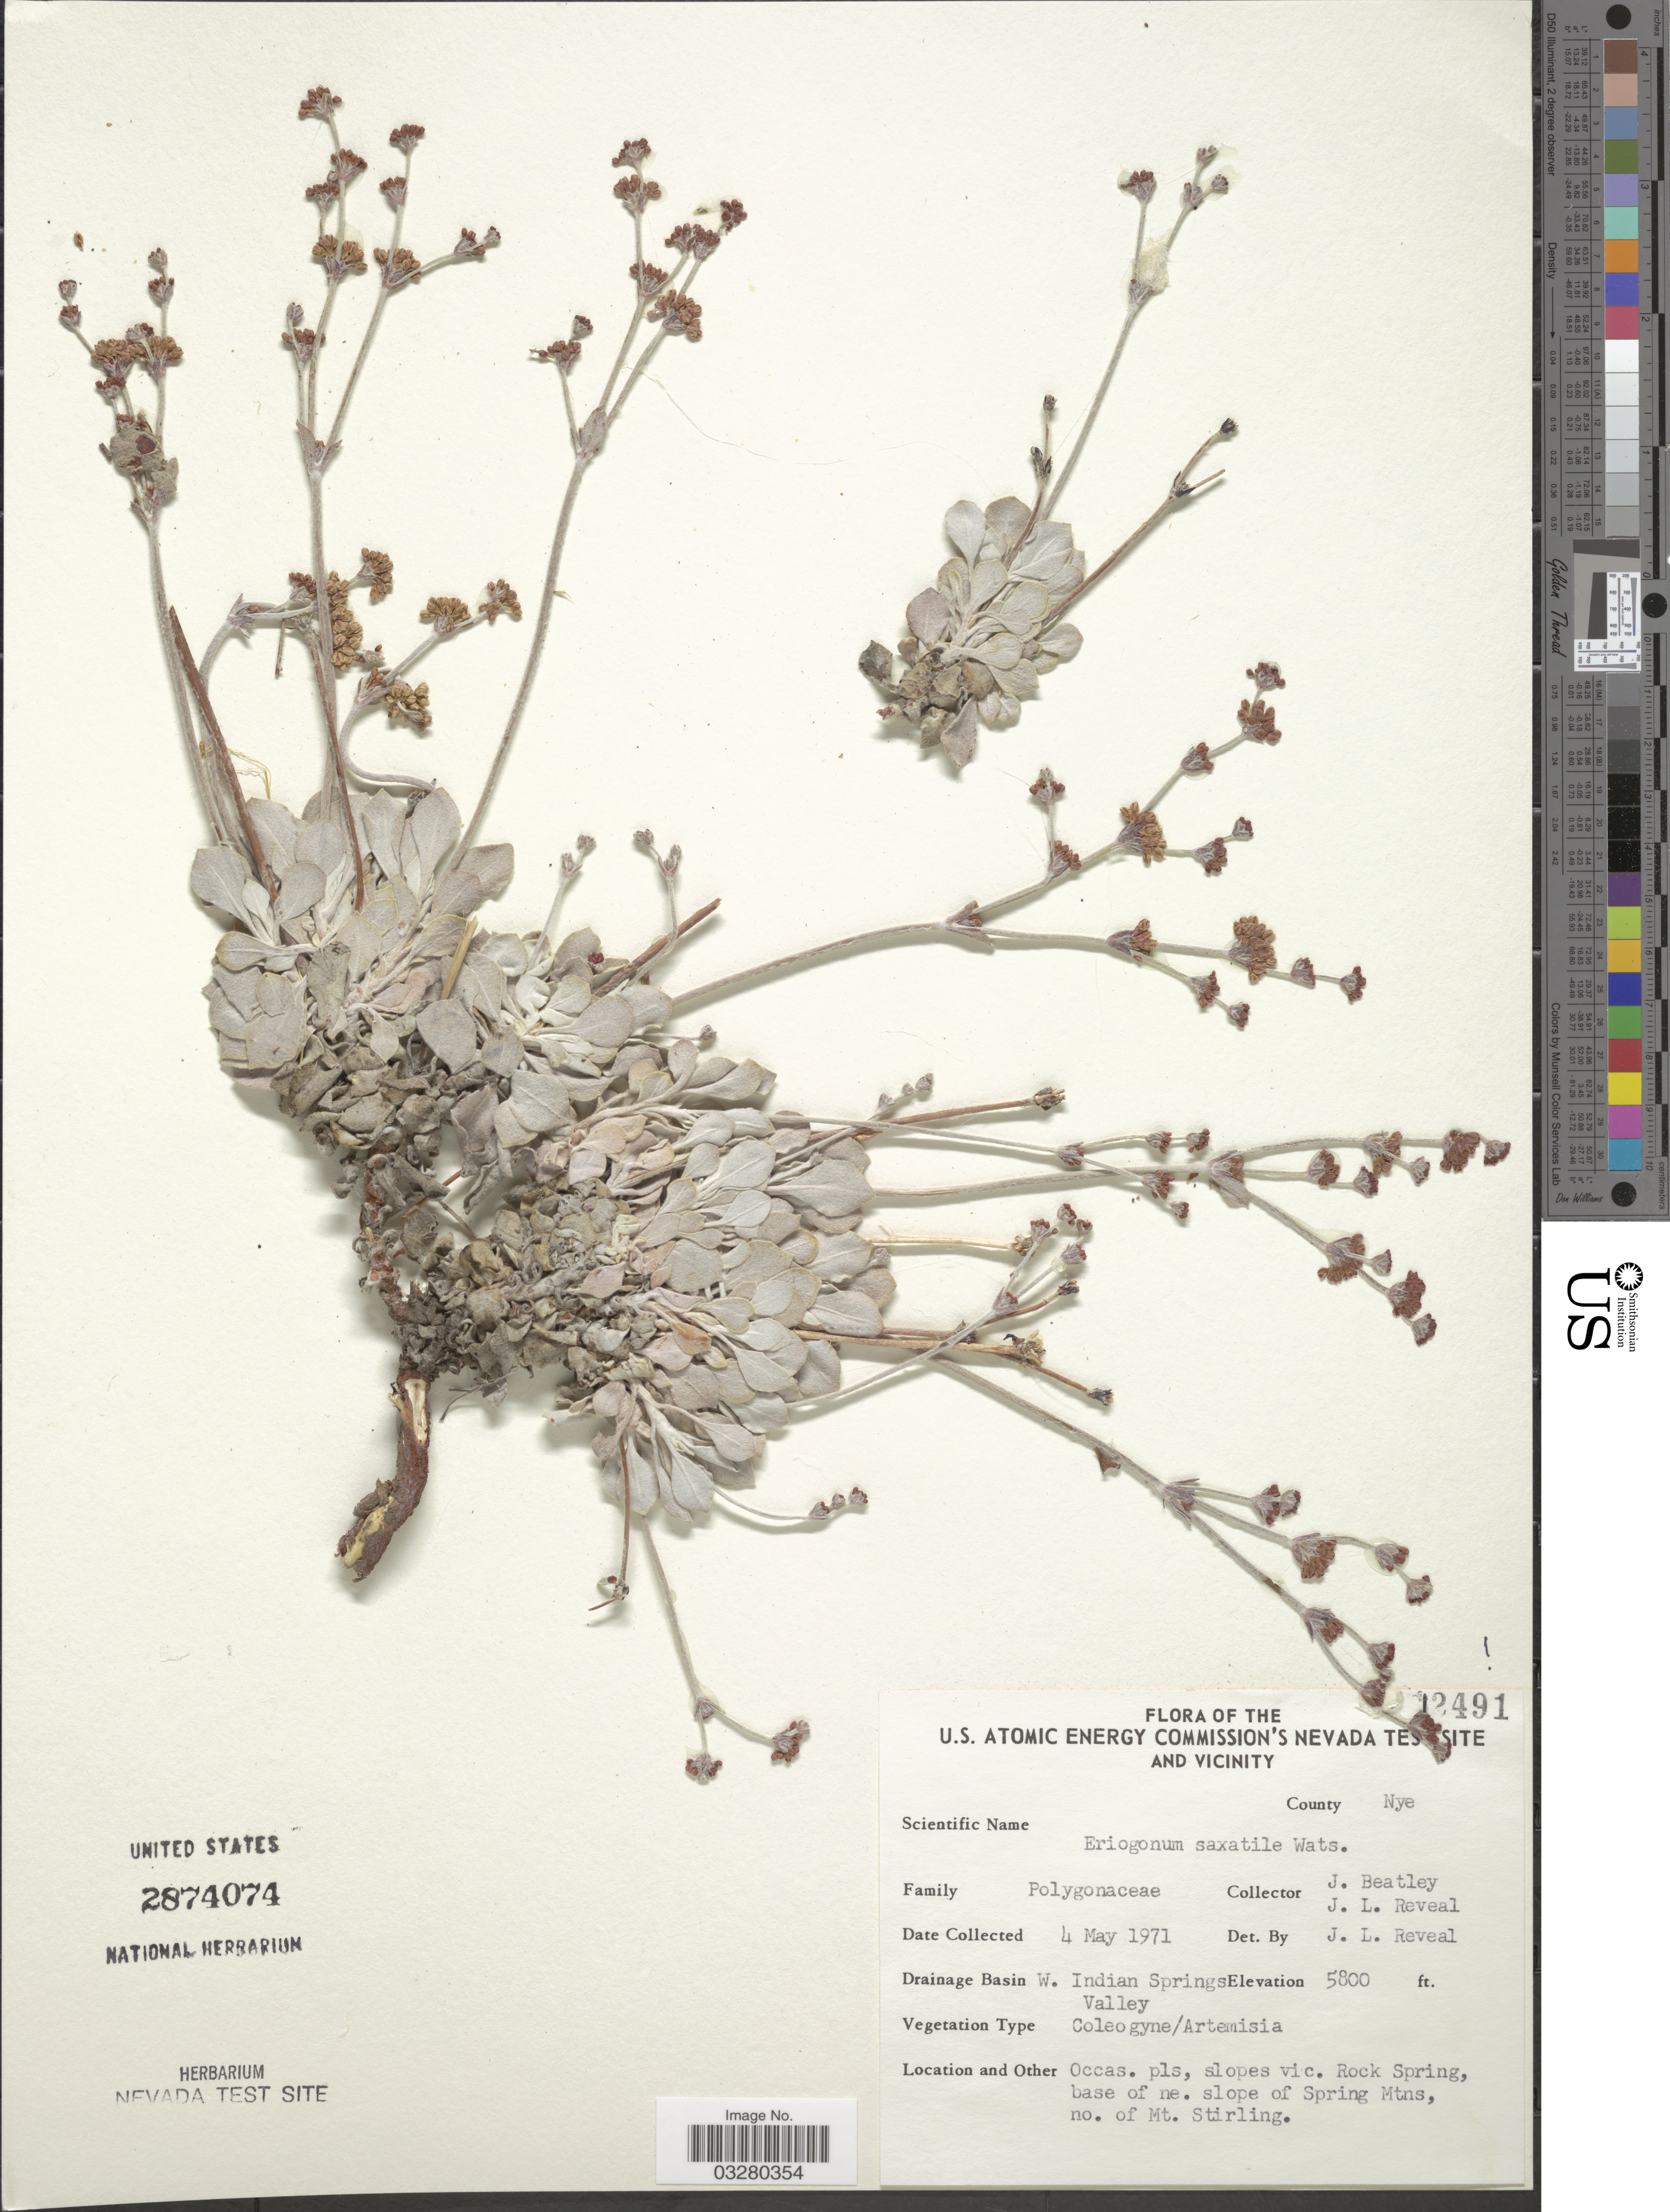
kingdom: Plantae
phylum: Tracheophyta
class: Magnoliopsida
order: Caryophyllales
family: Polygonaceae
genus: Eriogonum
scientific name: Eriogonum saxatile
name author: S. Watson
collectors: J. C. Beatley & J. L. Reveal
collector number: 12491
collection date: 1971-05-04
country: United States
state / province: Nevada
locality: U.S. Atomic Energy Commission's Nevada Test Site and Vicinity. County Nye. Drainage Basin W. Indian Springs Valley. Slopes vic. Rock Spring, base of ne. slope of Spring Mtns, no. of Mt. Stirling.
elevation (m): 1768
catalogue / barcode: US 2874074